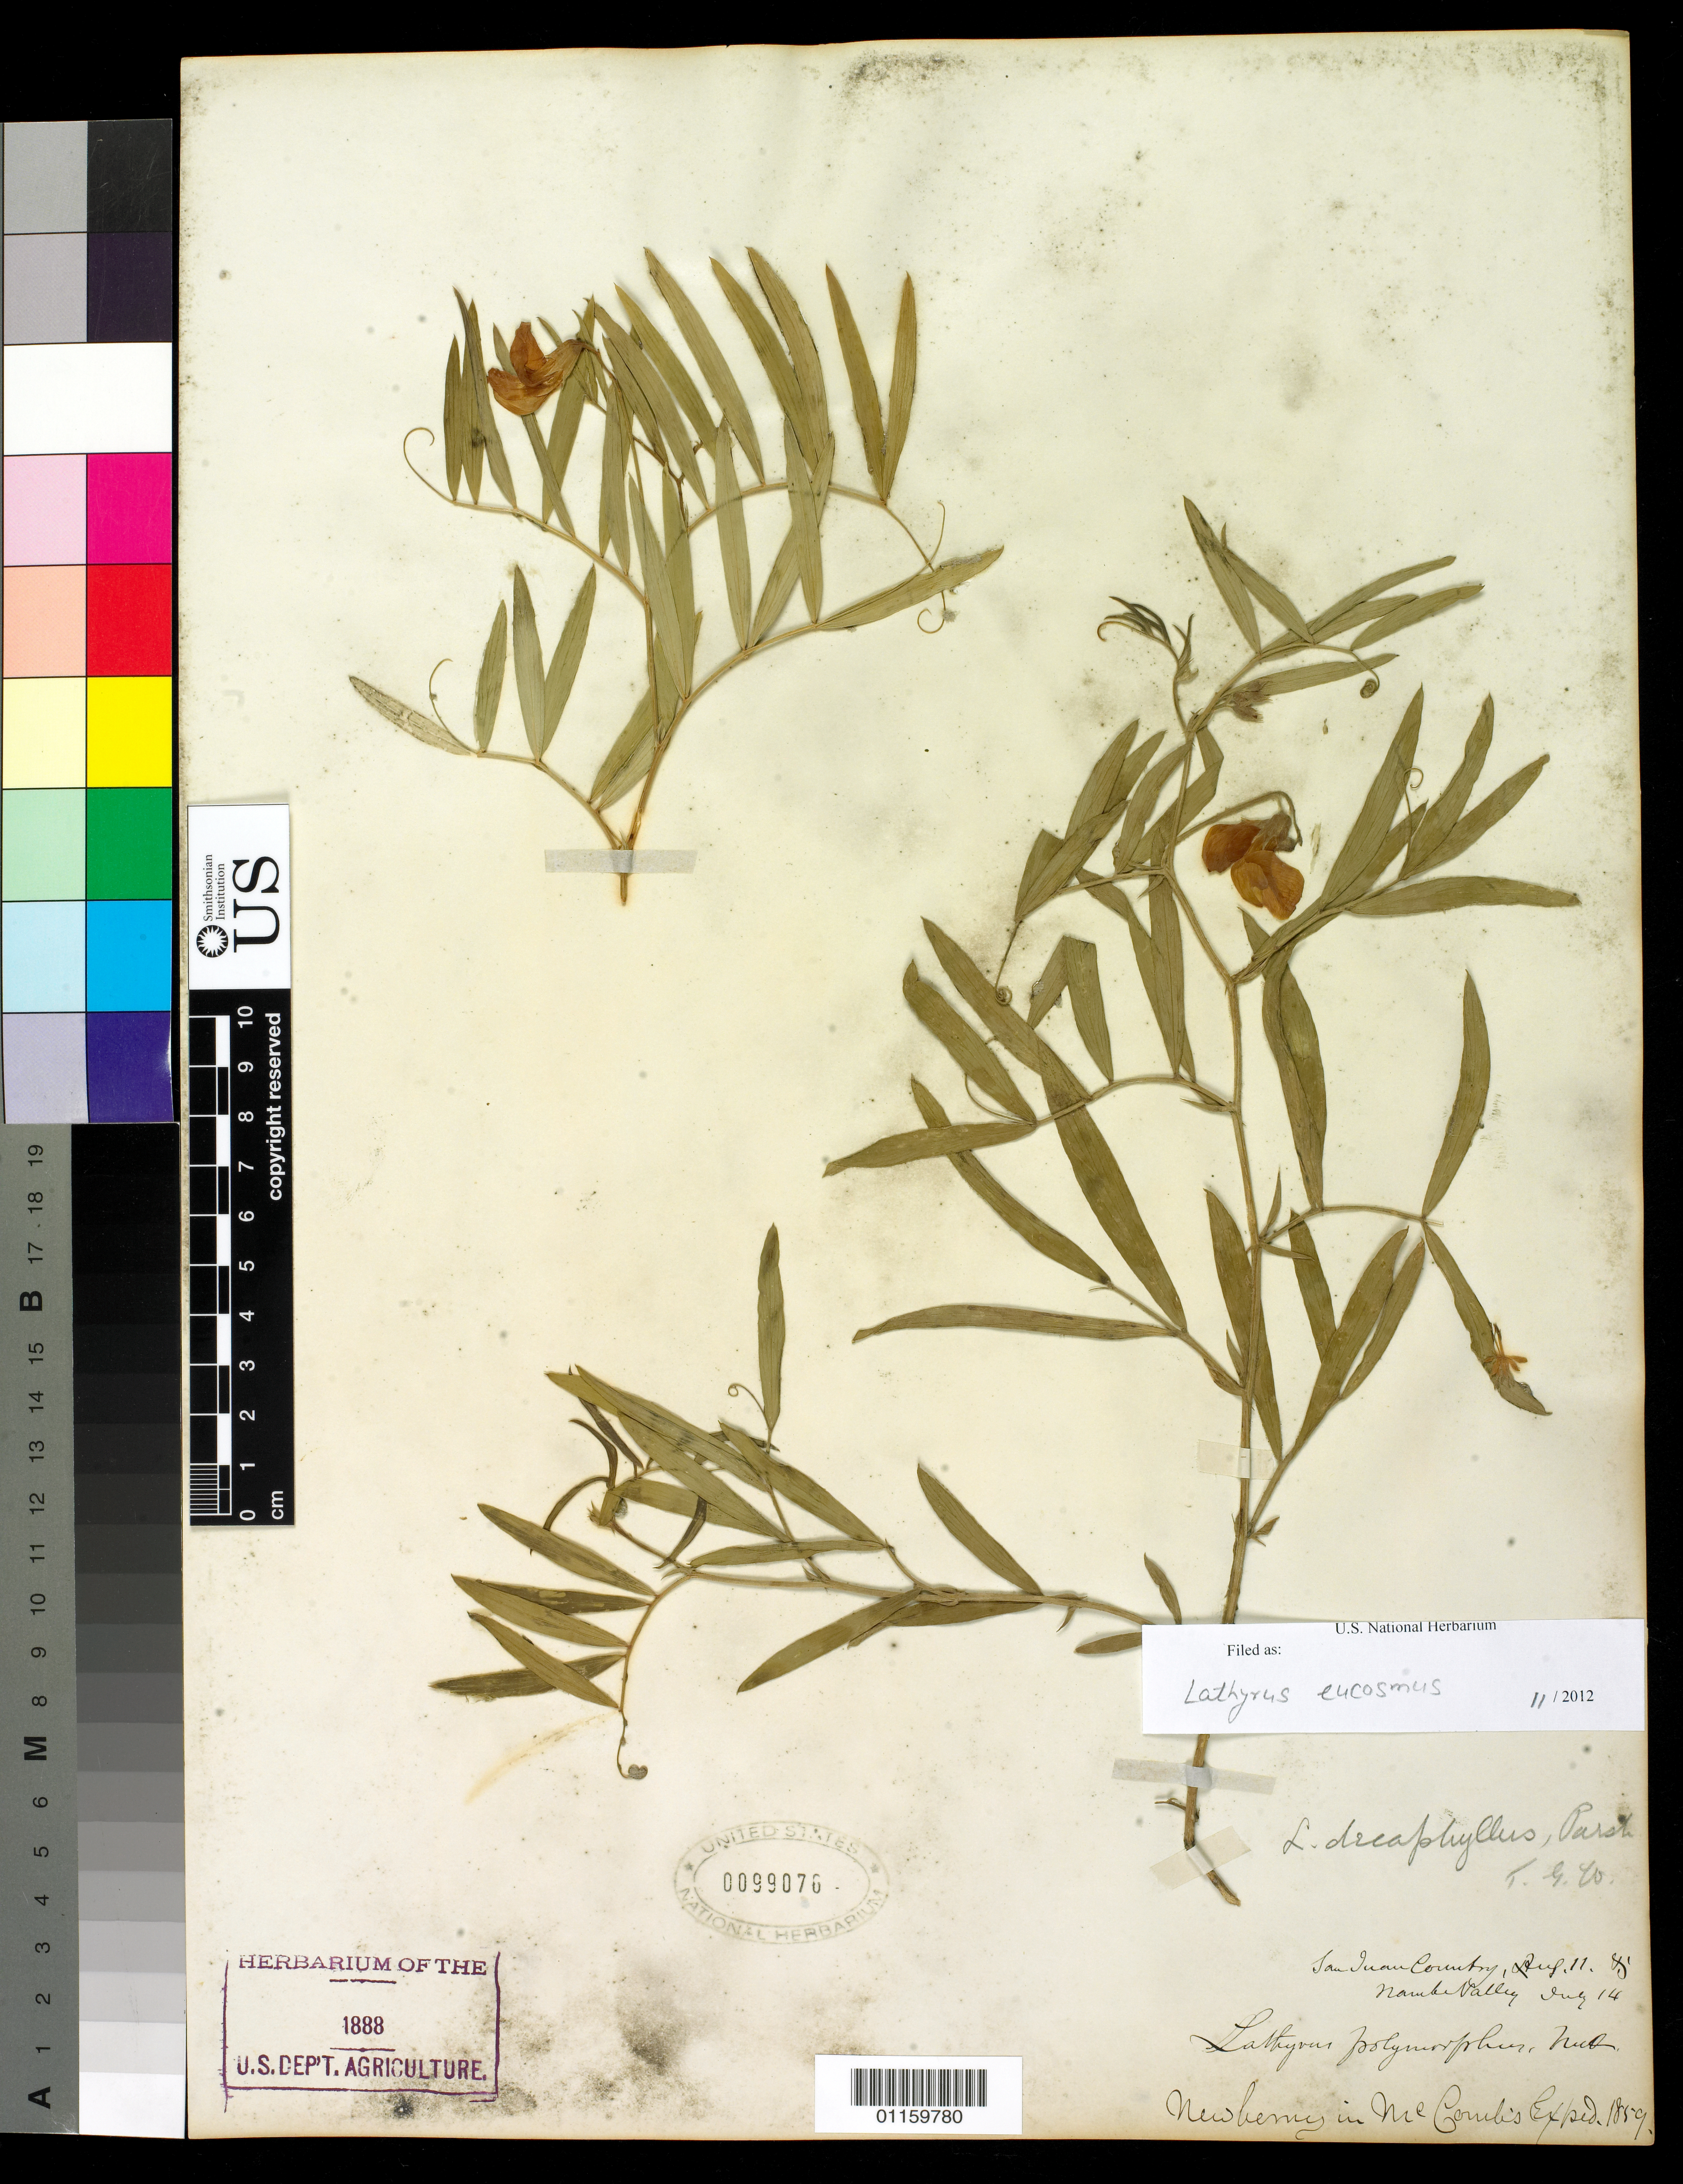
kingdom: Plantae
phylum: Tracheophyta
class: Magnoliopsida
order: Fabales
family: Fabaceae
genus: Lathyrus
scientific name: Lathyrus eucosmus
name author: Butters & H. St. John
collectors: Newberry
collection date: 1859-07-14,1859-08-11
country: United States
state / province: New Mexico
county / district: San Juan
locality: San Juan County, Nambe Valley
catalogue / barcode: US 99076